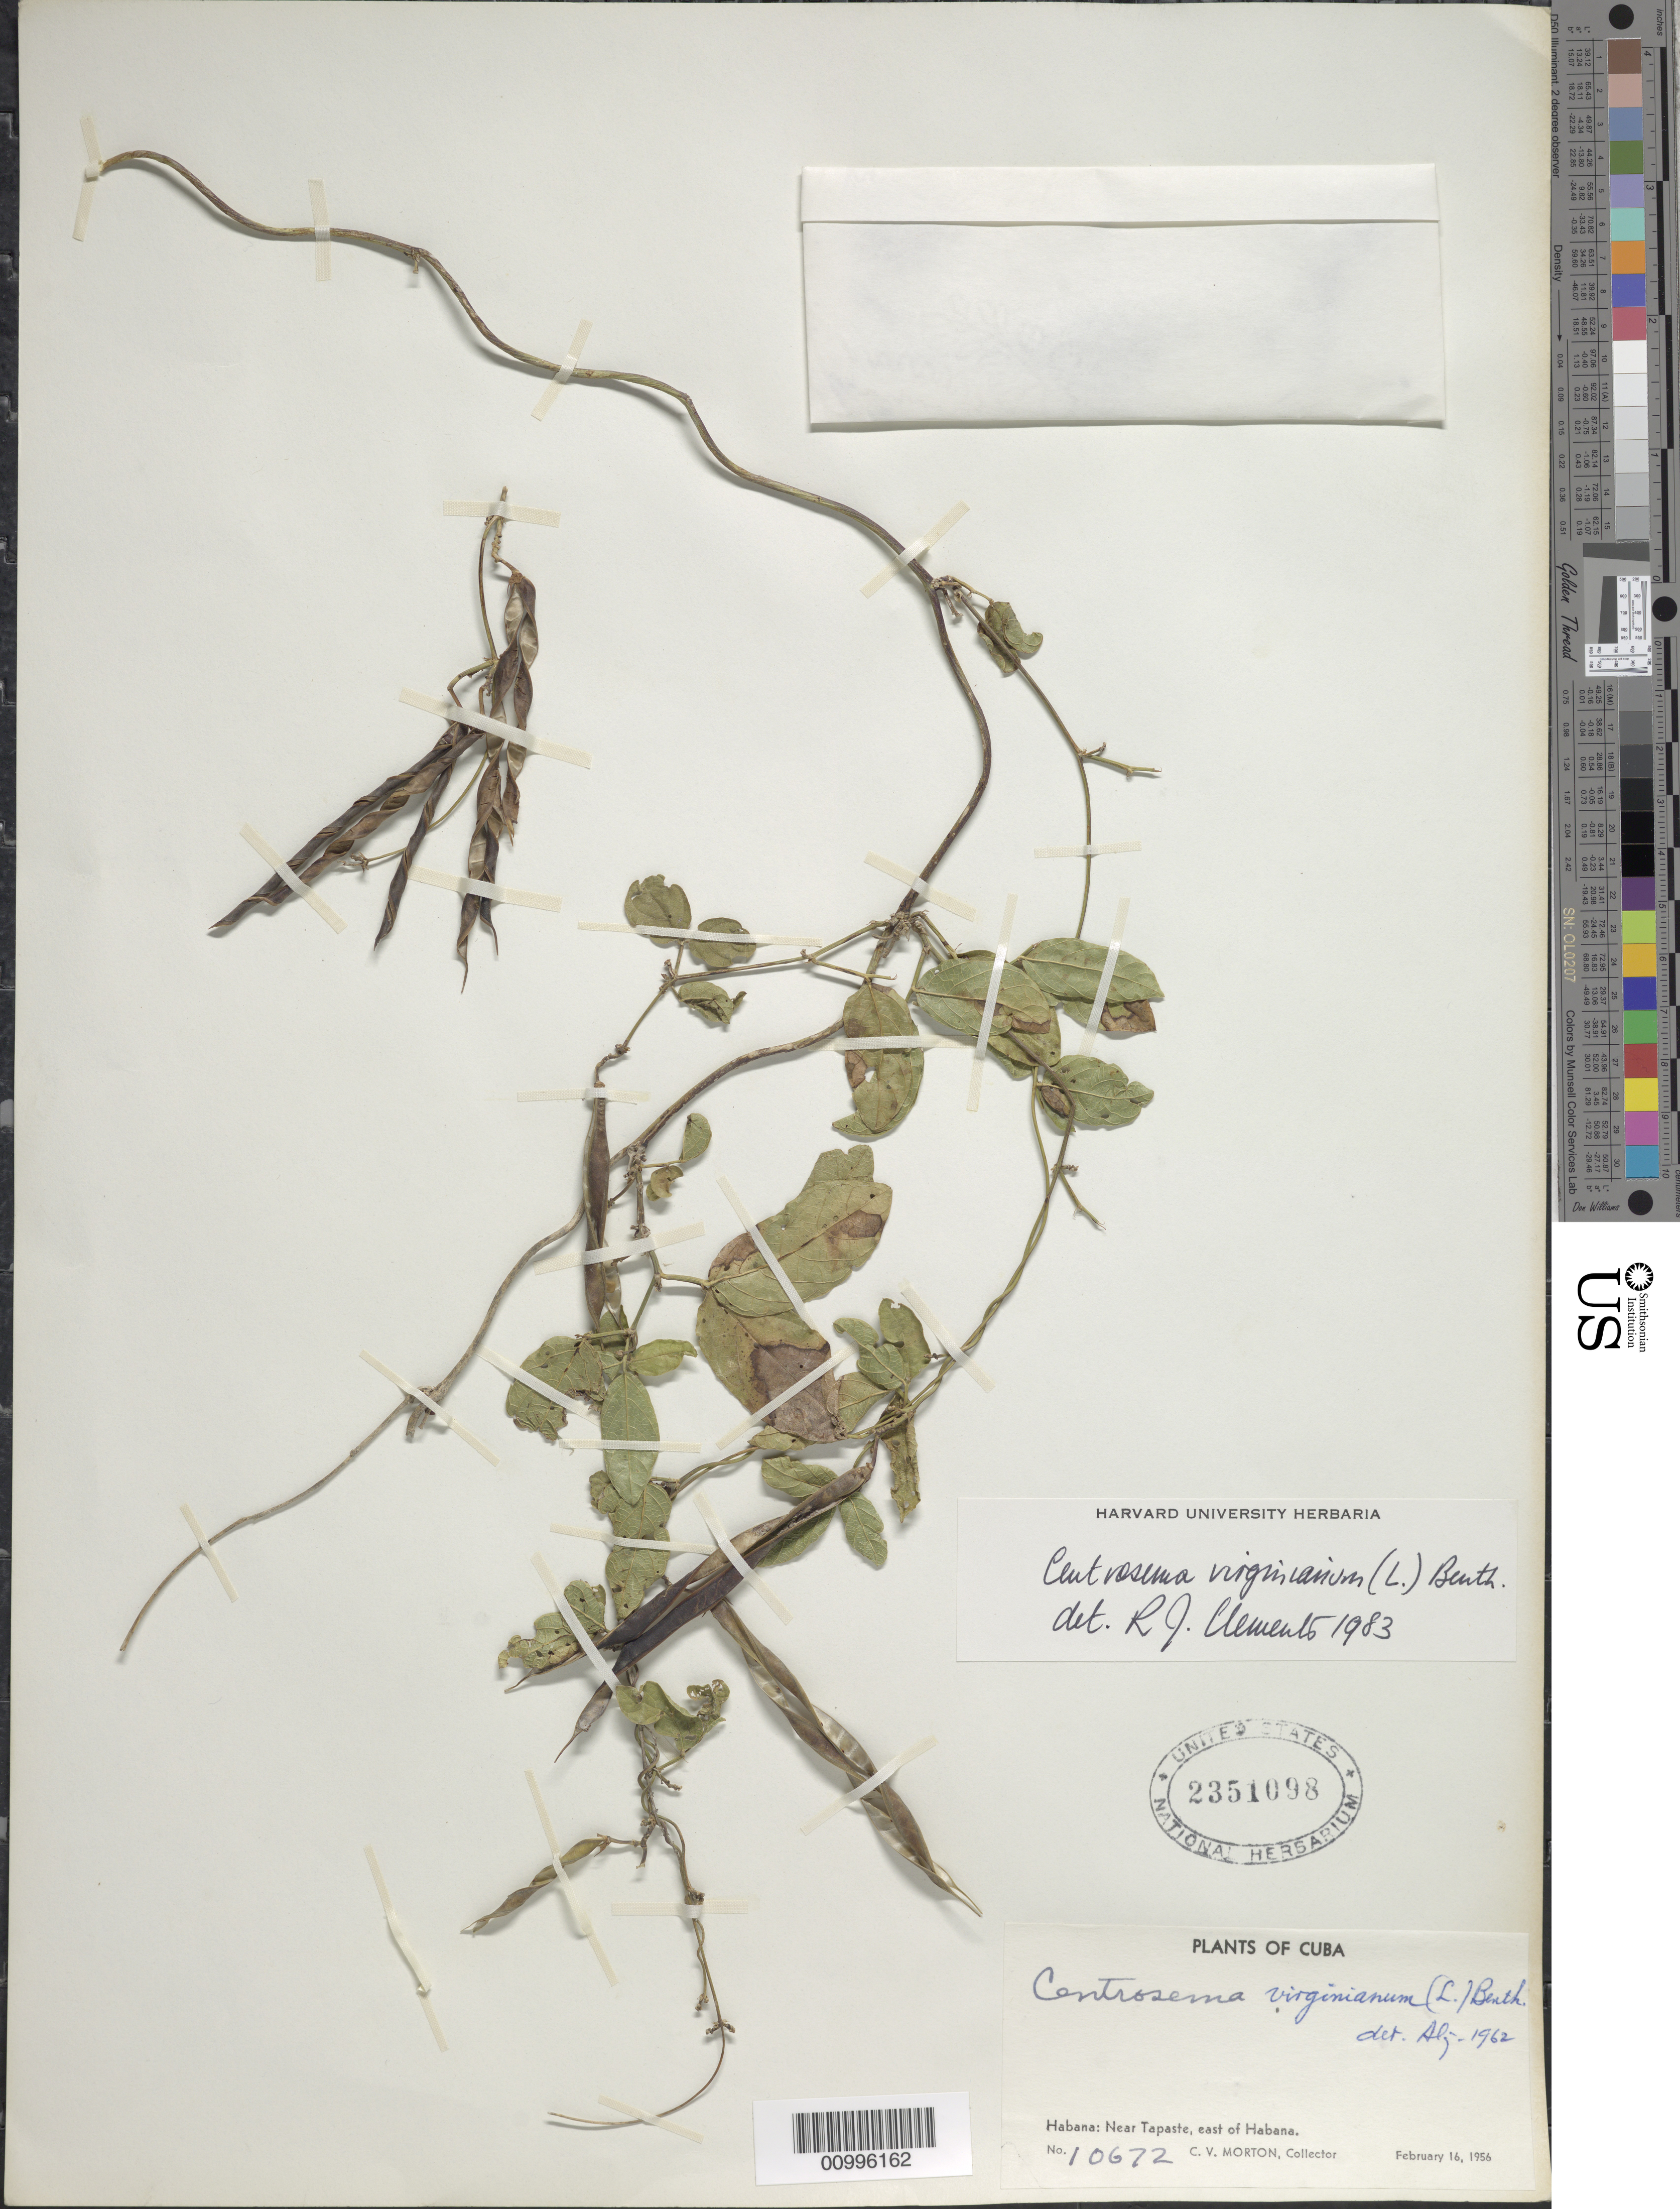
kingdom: Plantae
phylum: Tracheophyta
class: Magnoliopsida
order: Fabales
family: Fabaceae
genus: Centrosema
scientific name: Centrosema virginianum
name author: (L.) Benth.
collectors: C. V. Morton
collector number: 10672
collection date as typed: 16 Feb 1956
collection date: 1956-02-16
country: Cuba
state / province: La Habana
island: Cuba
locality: Near Tapaste, E of Habana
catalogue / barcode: US 2351098